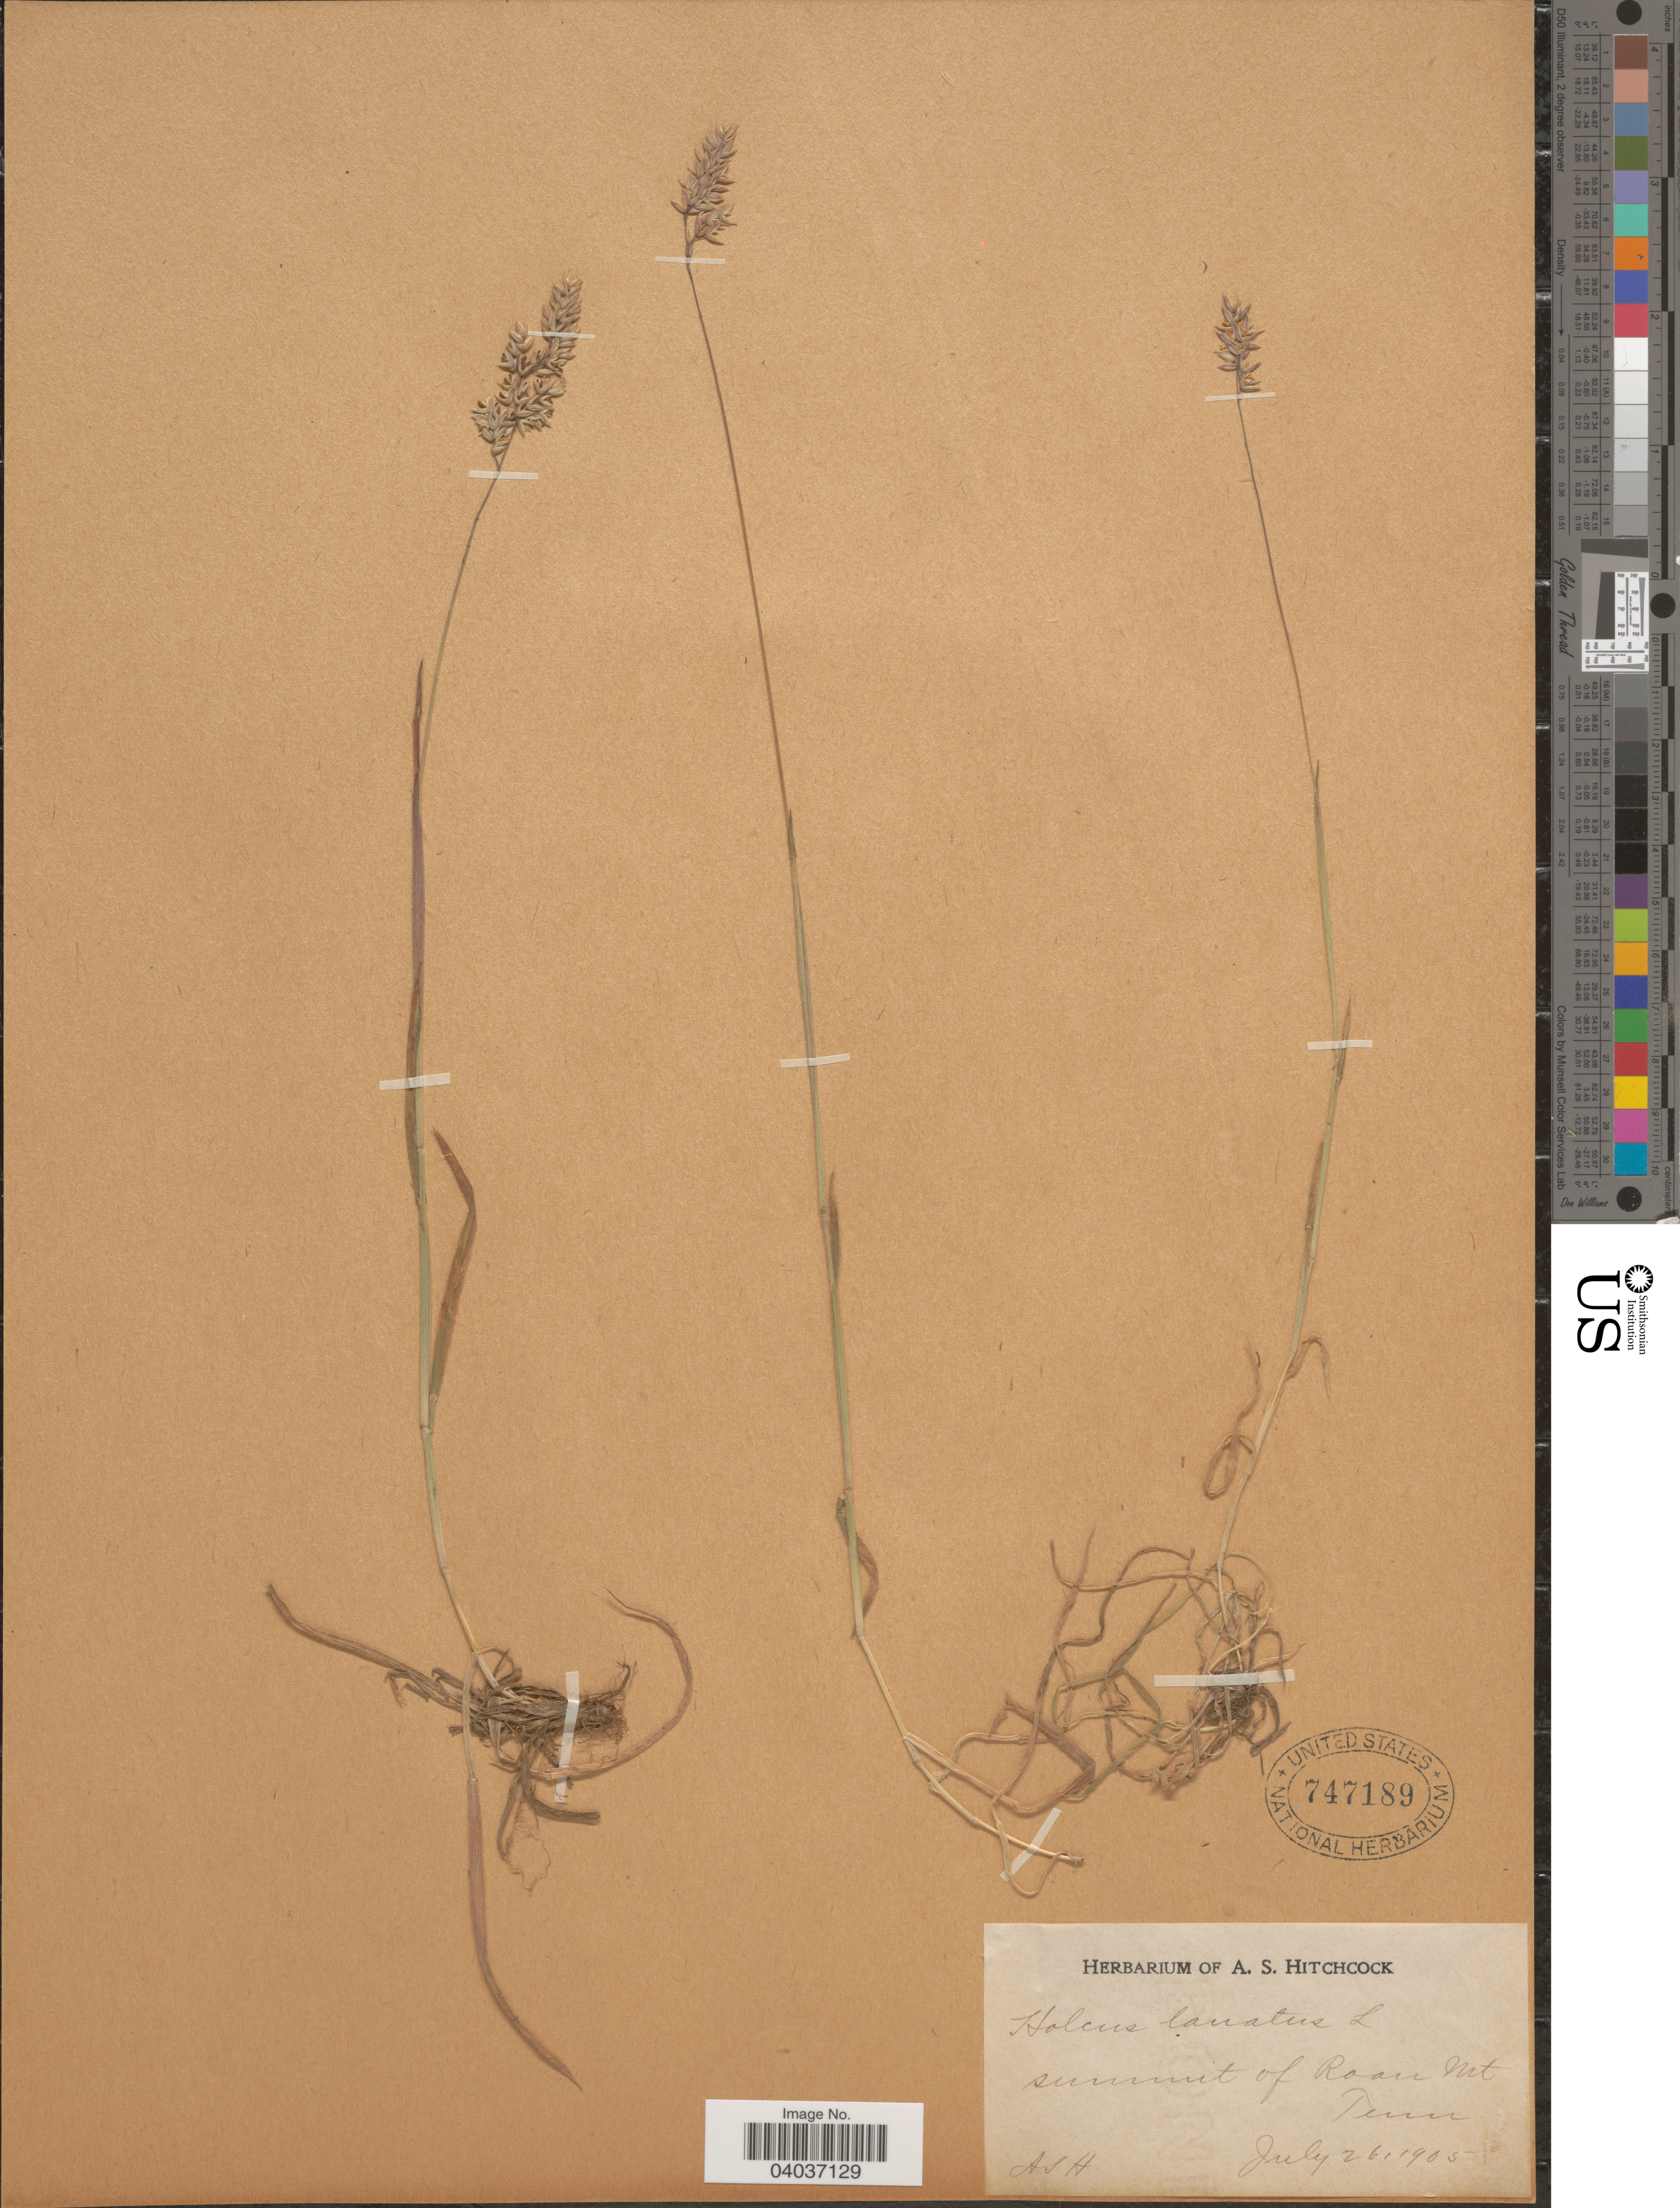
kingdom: Plantae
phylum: Tracheophyta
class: Liliopsida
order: Poales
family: Poaceae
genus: Holcus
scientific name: Holcus lanatus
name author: L.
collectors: A. S. Hitchcock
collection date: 1905-07-26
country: United States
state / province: Tennessee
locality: Summit of Roan Mt.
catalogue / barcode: US 747189